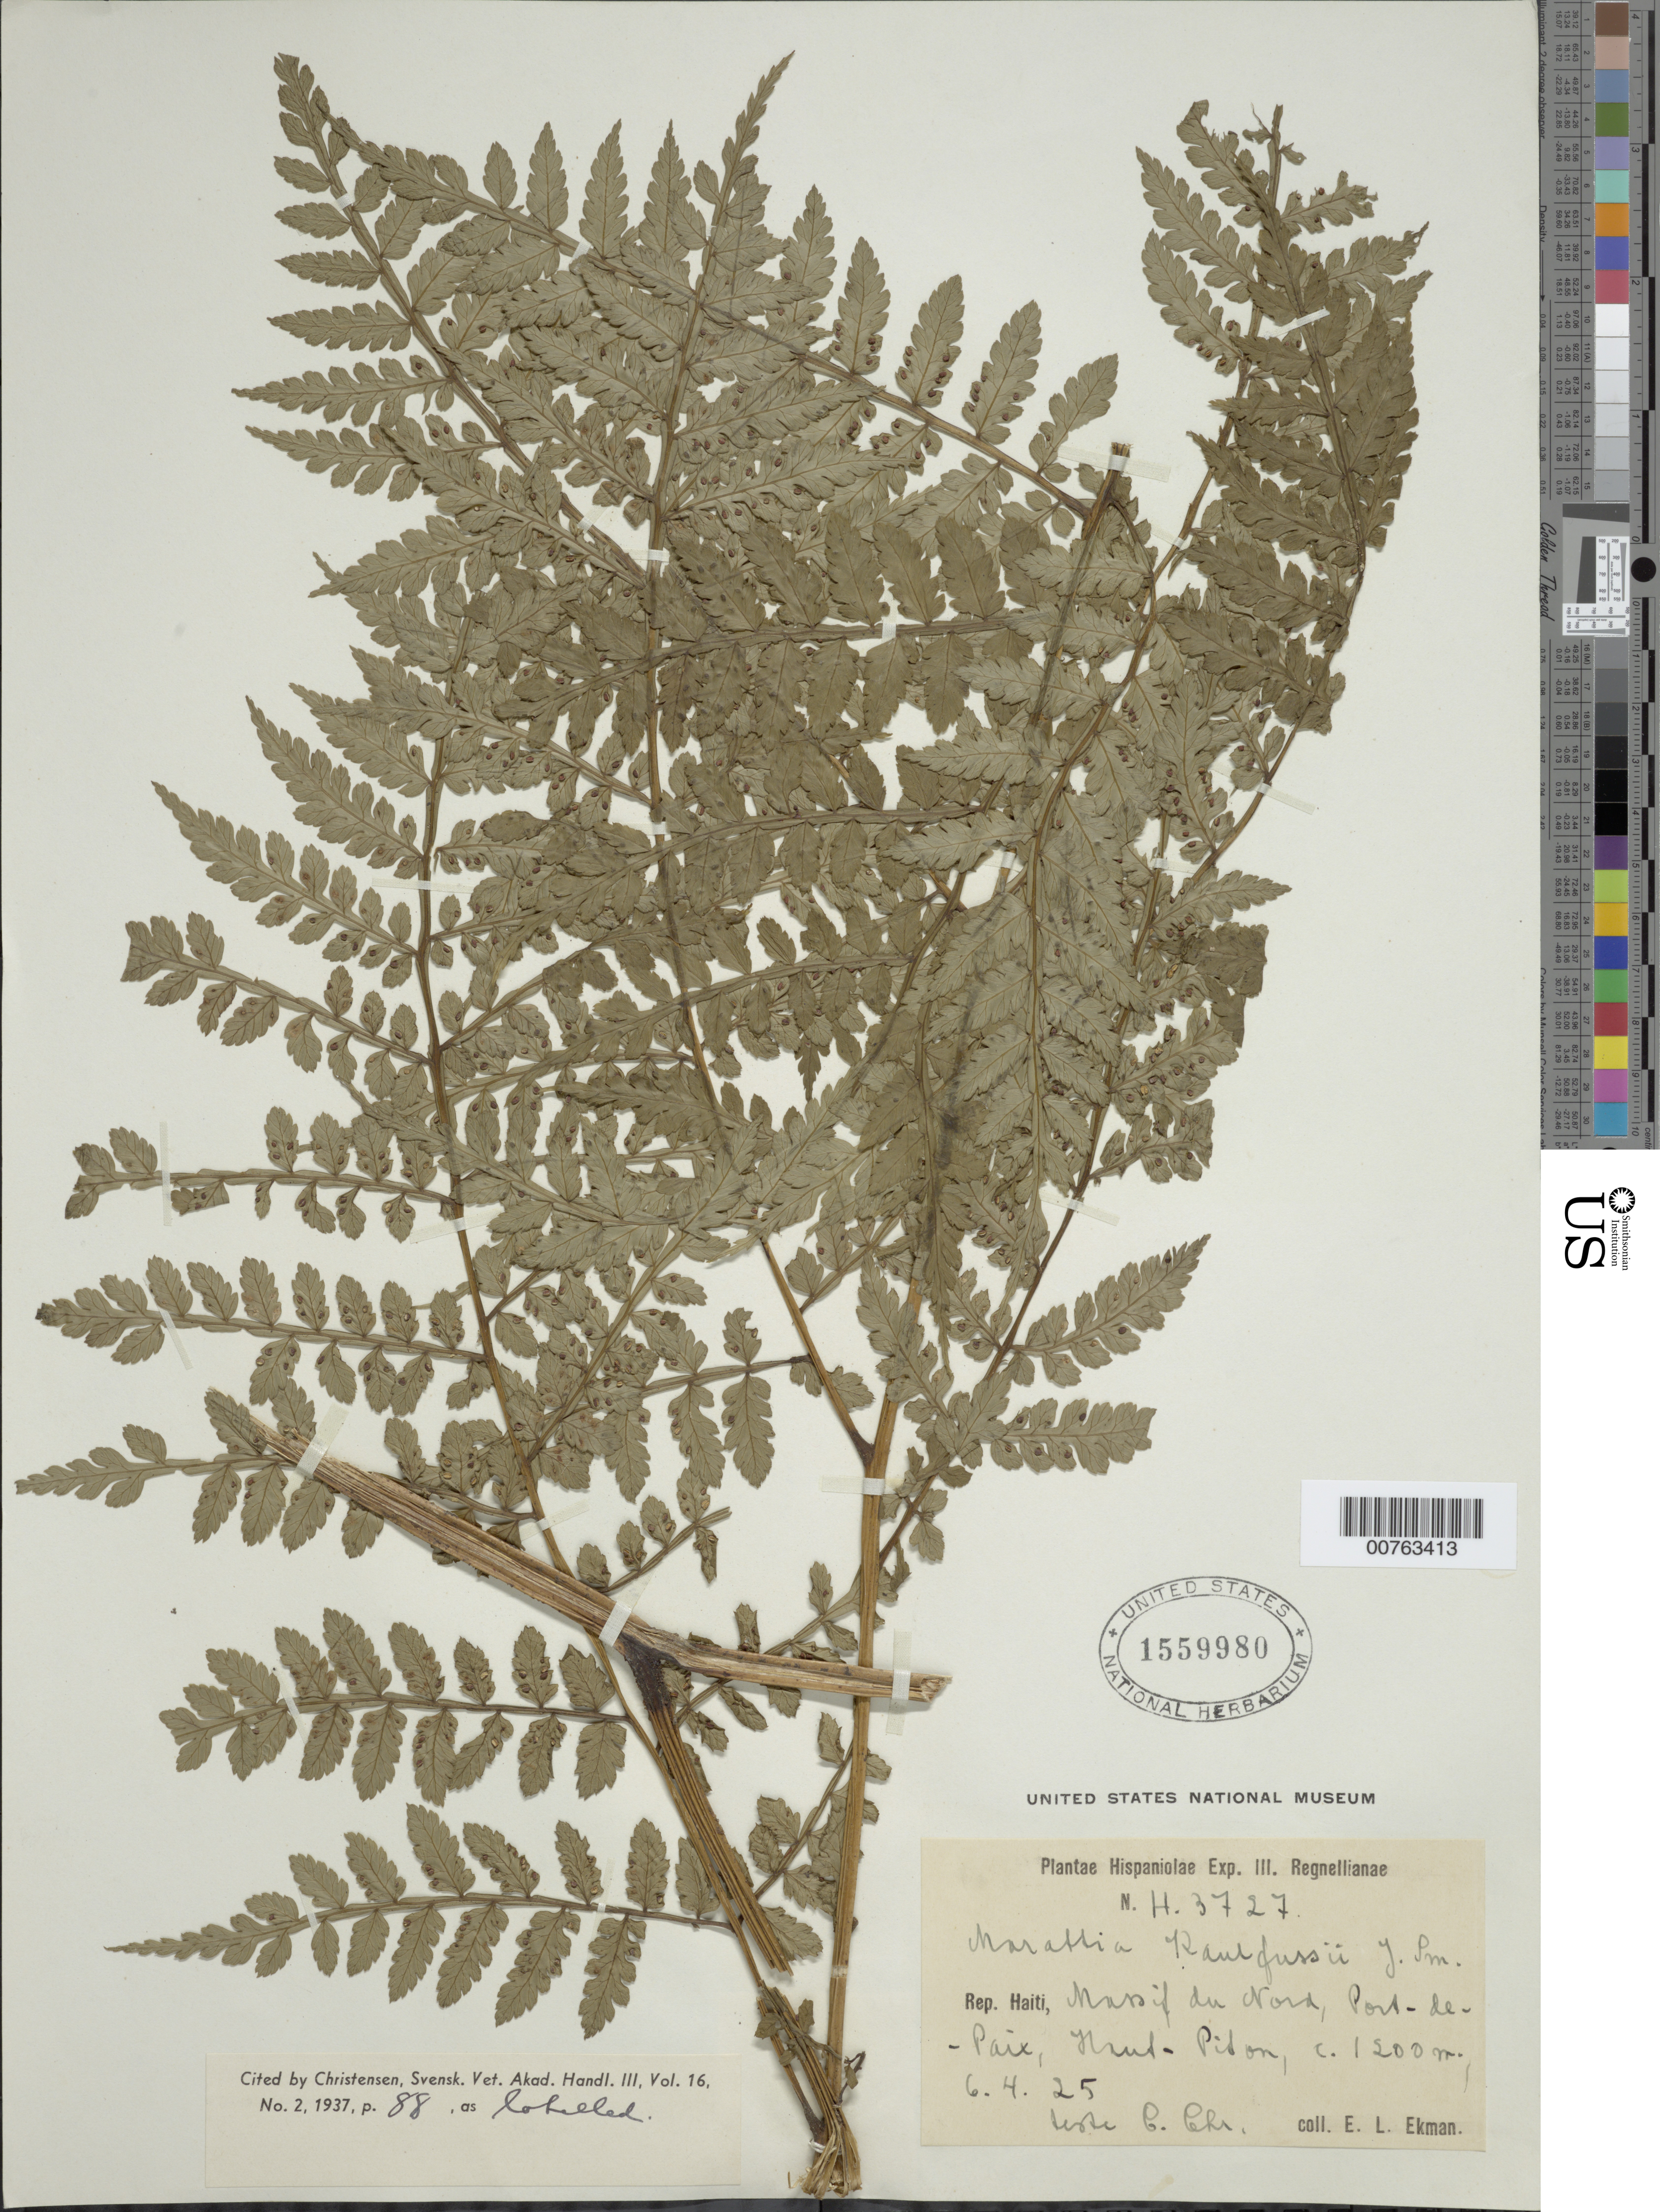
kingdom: Plantae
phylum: Tracheophyta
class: Polypodiopsida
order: Marattiales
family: Marattiaceae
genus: Marattia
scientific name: Marattia laevis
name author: Sm.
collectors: E. L. Ekman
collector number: H 3727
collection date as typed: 06 Apr 1925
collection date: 1925-04-06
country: Haiti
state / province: Nord-Óuest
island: Hispaniola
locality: Massif du Nord, Port-de-Paix, Haut-Pidon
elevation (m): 1200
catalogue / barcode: US 1559980